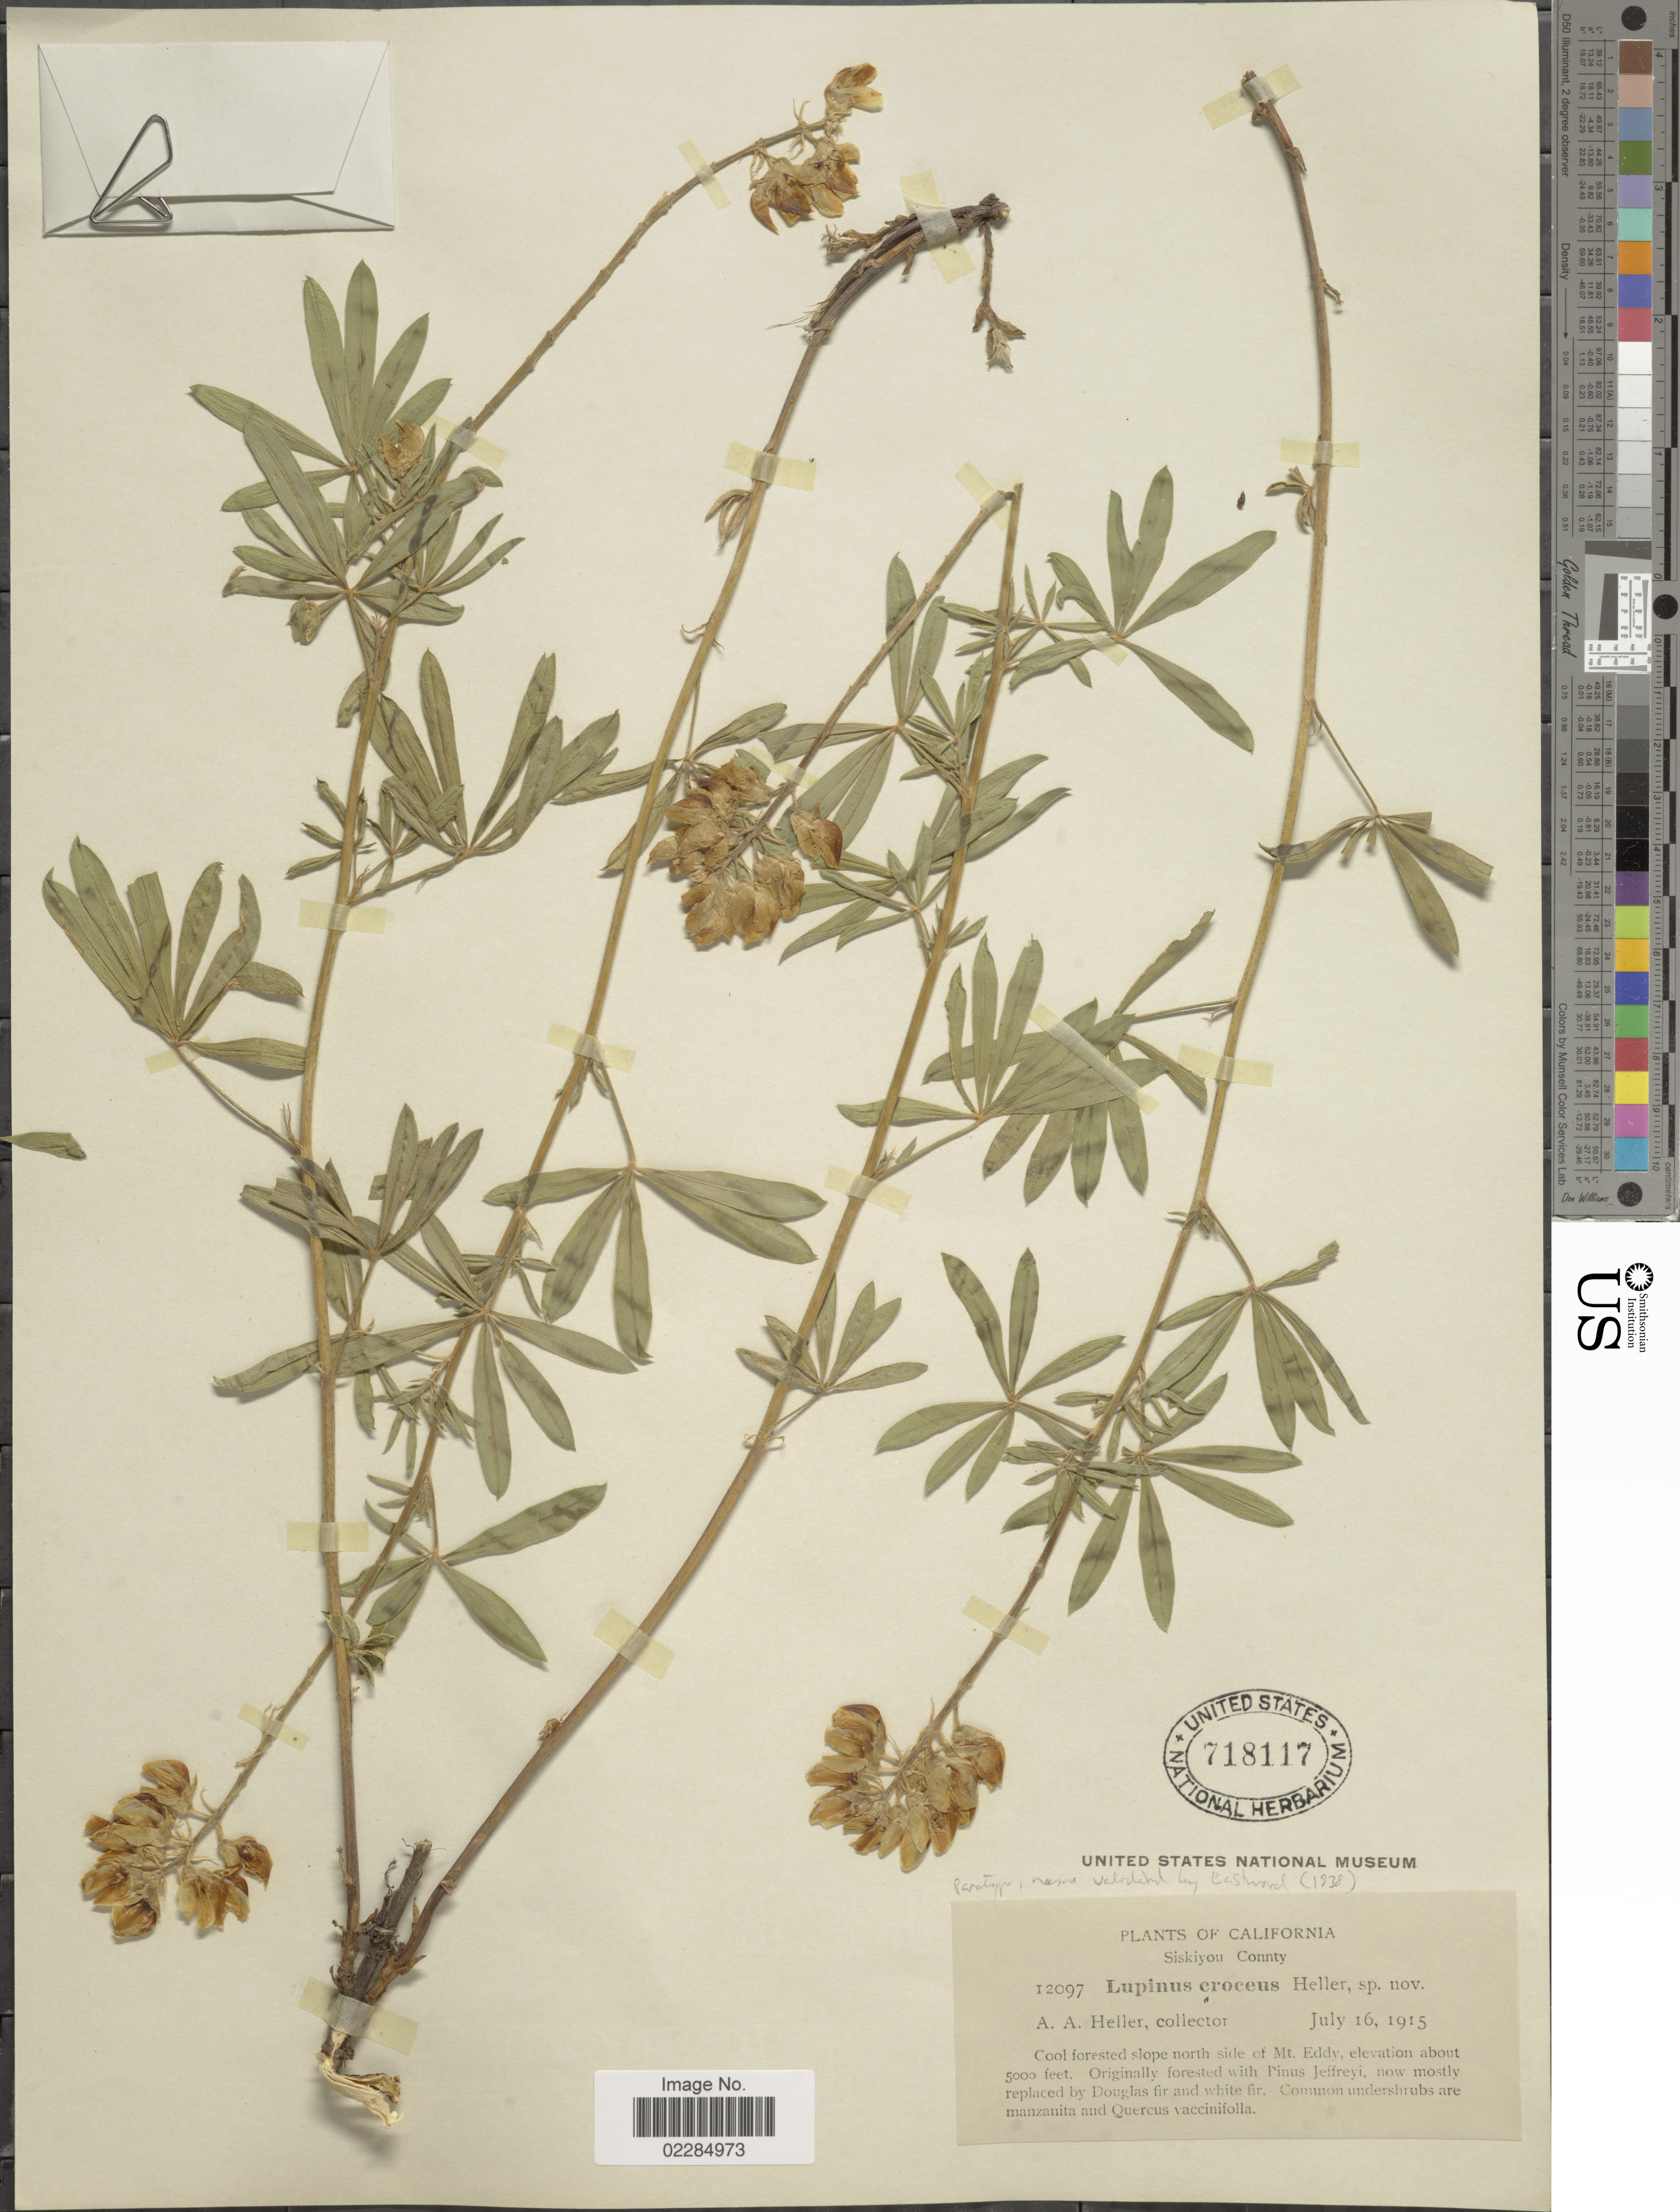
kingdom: Plantae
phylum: Tracheophyta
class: Magnoliopsida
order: Fabales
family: Fabaceae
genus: Lupinus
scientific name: Lupinus croceus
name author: Eastw.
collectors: A. A. Heller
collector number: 12097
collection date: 1915-07-16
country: United States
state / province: California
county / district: Siskiyou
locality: Siskiyou County. Cool forested slope north side of Mt. Eddy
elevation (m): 1524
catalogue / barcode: US 718117